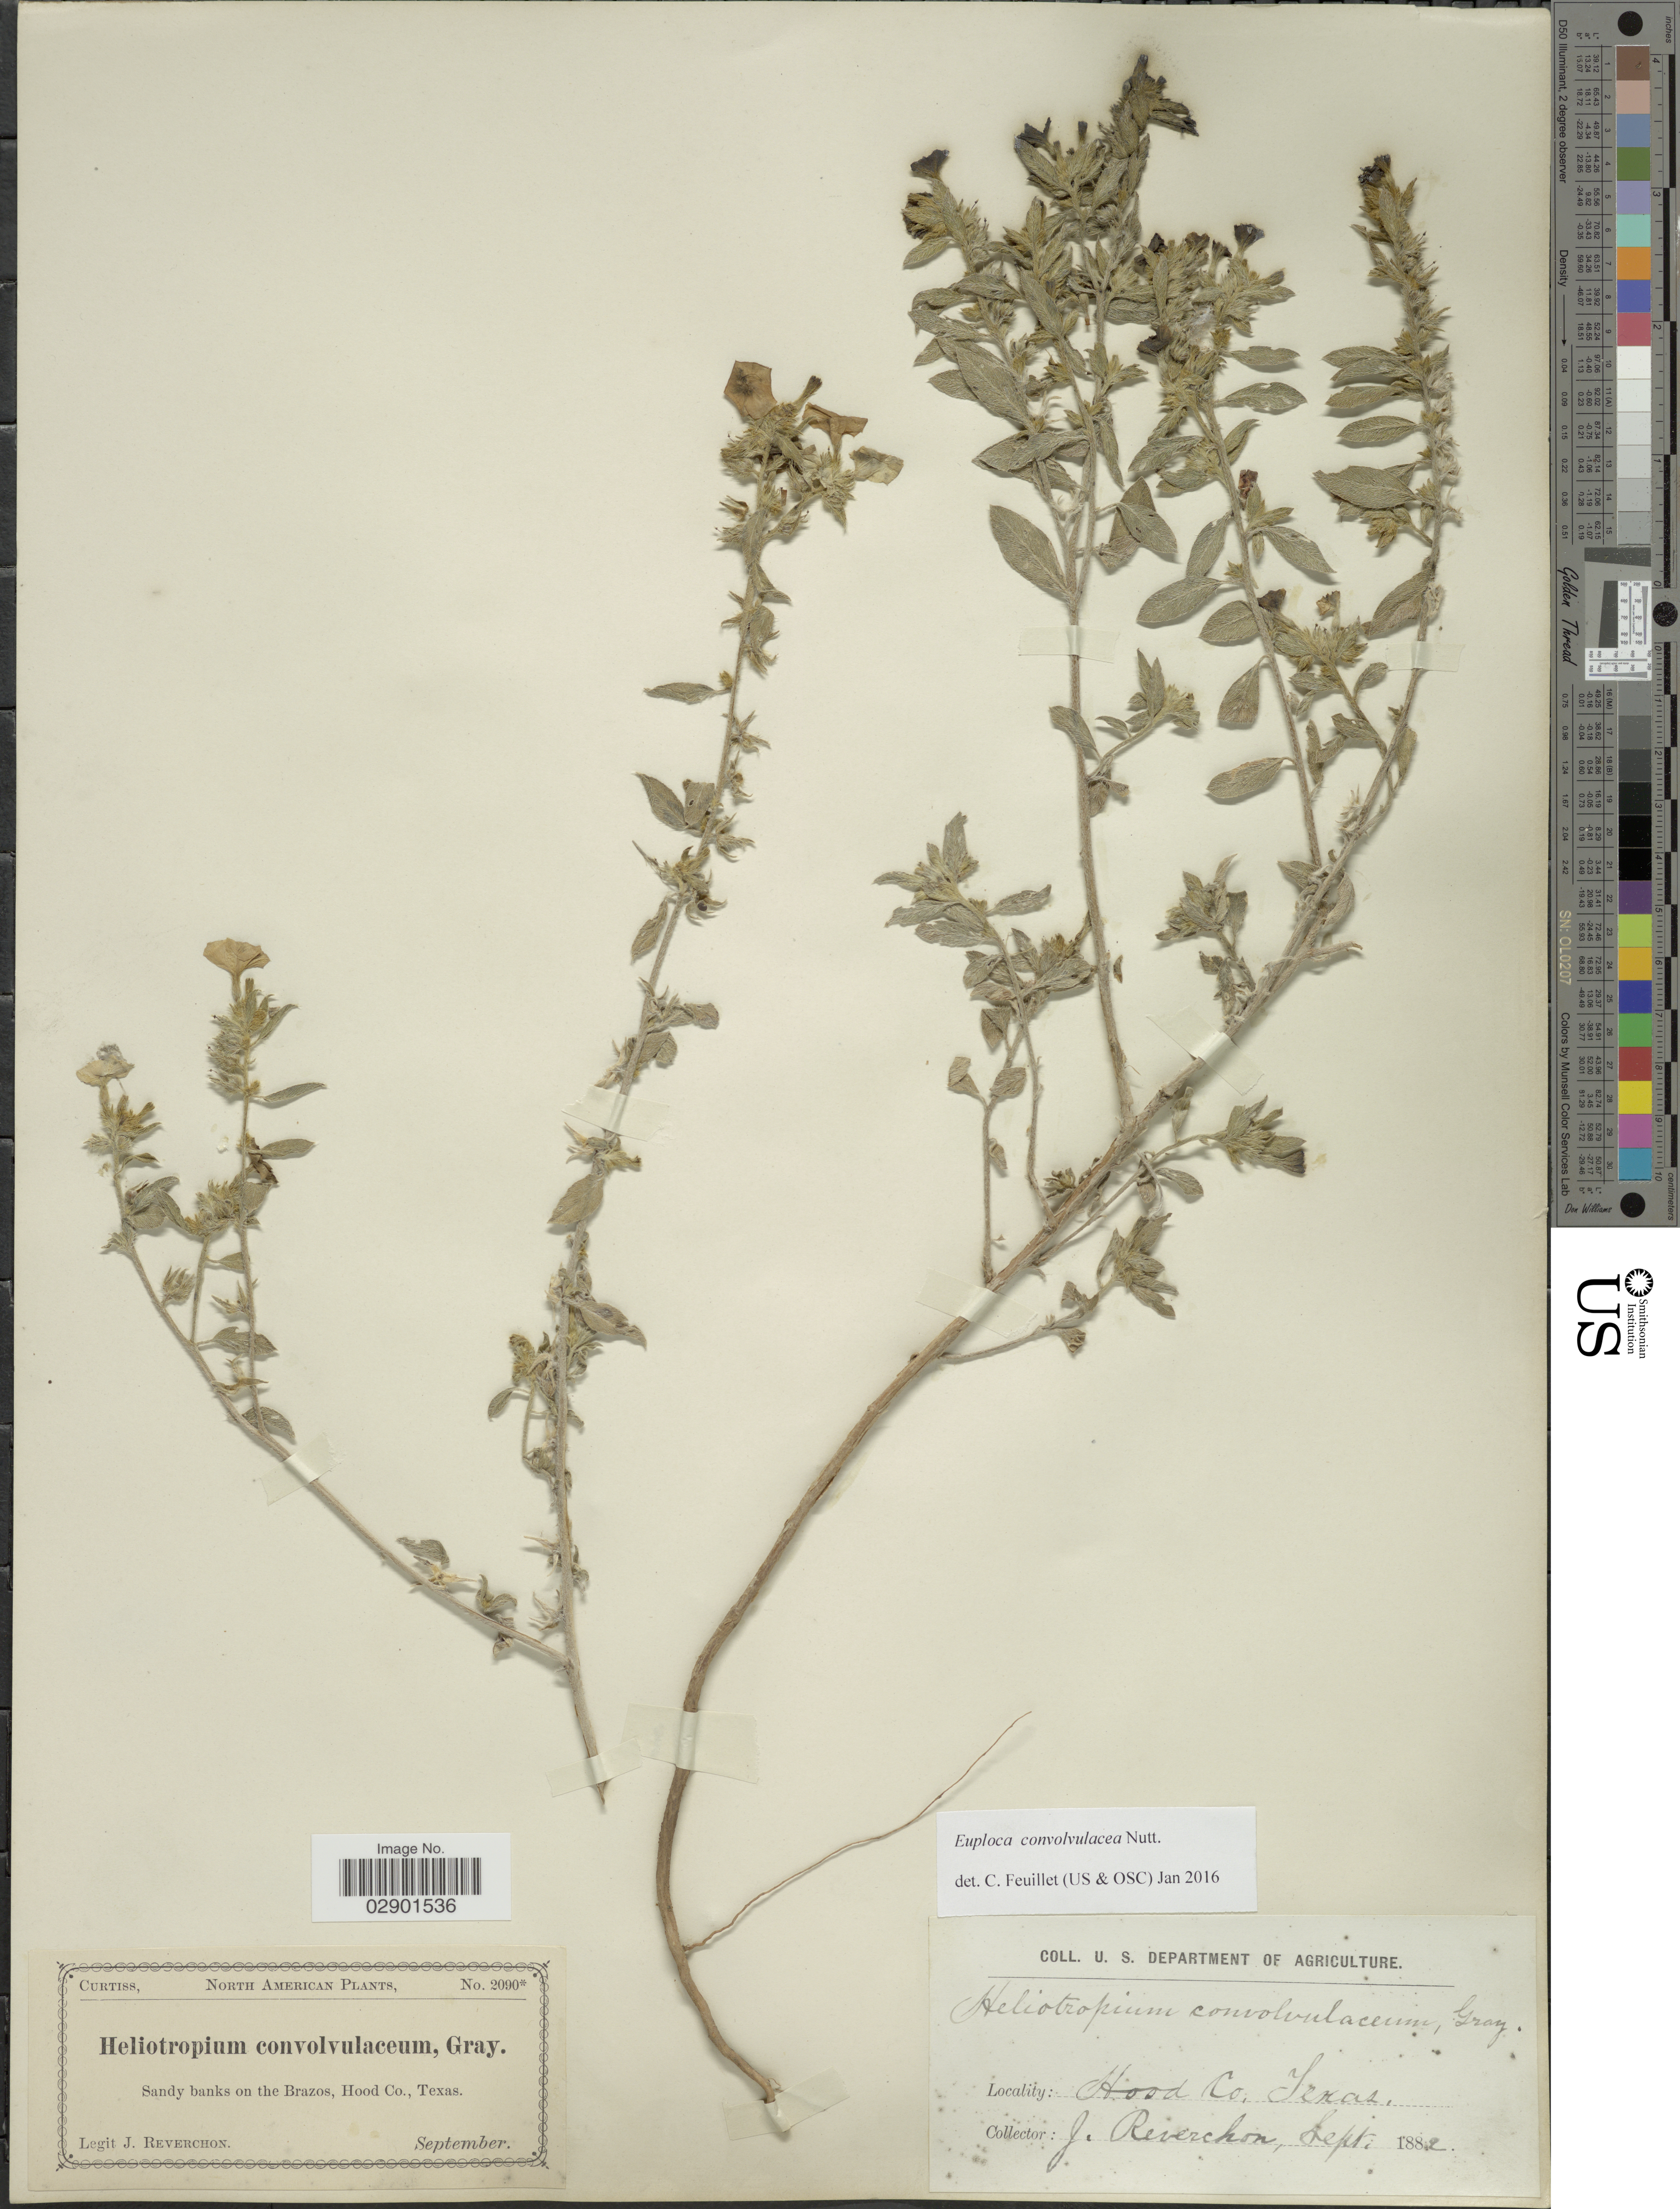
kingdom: Plantae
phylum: Tracheophyta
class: Magnoliopsida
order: Boraginales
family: Heliotropiaceae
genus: Euploca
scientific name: Euploca convolvulacea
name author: Nutt.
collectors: J. Reverchon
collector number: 2090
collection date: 1882-09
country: United States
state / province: Texas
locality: Sandy banks on the Brazos, Hood Co.